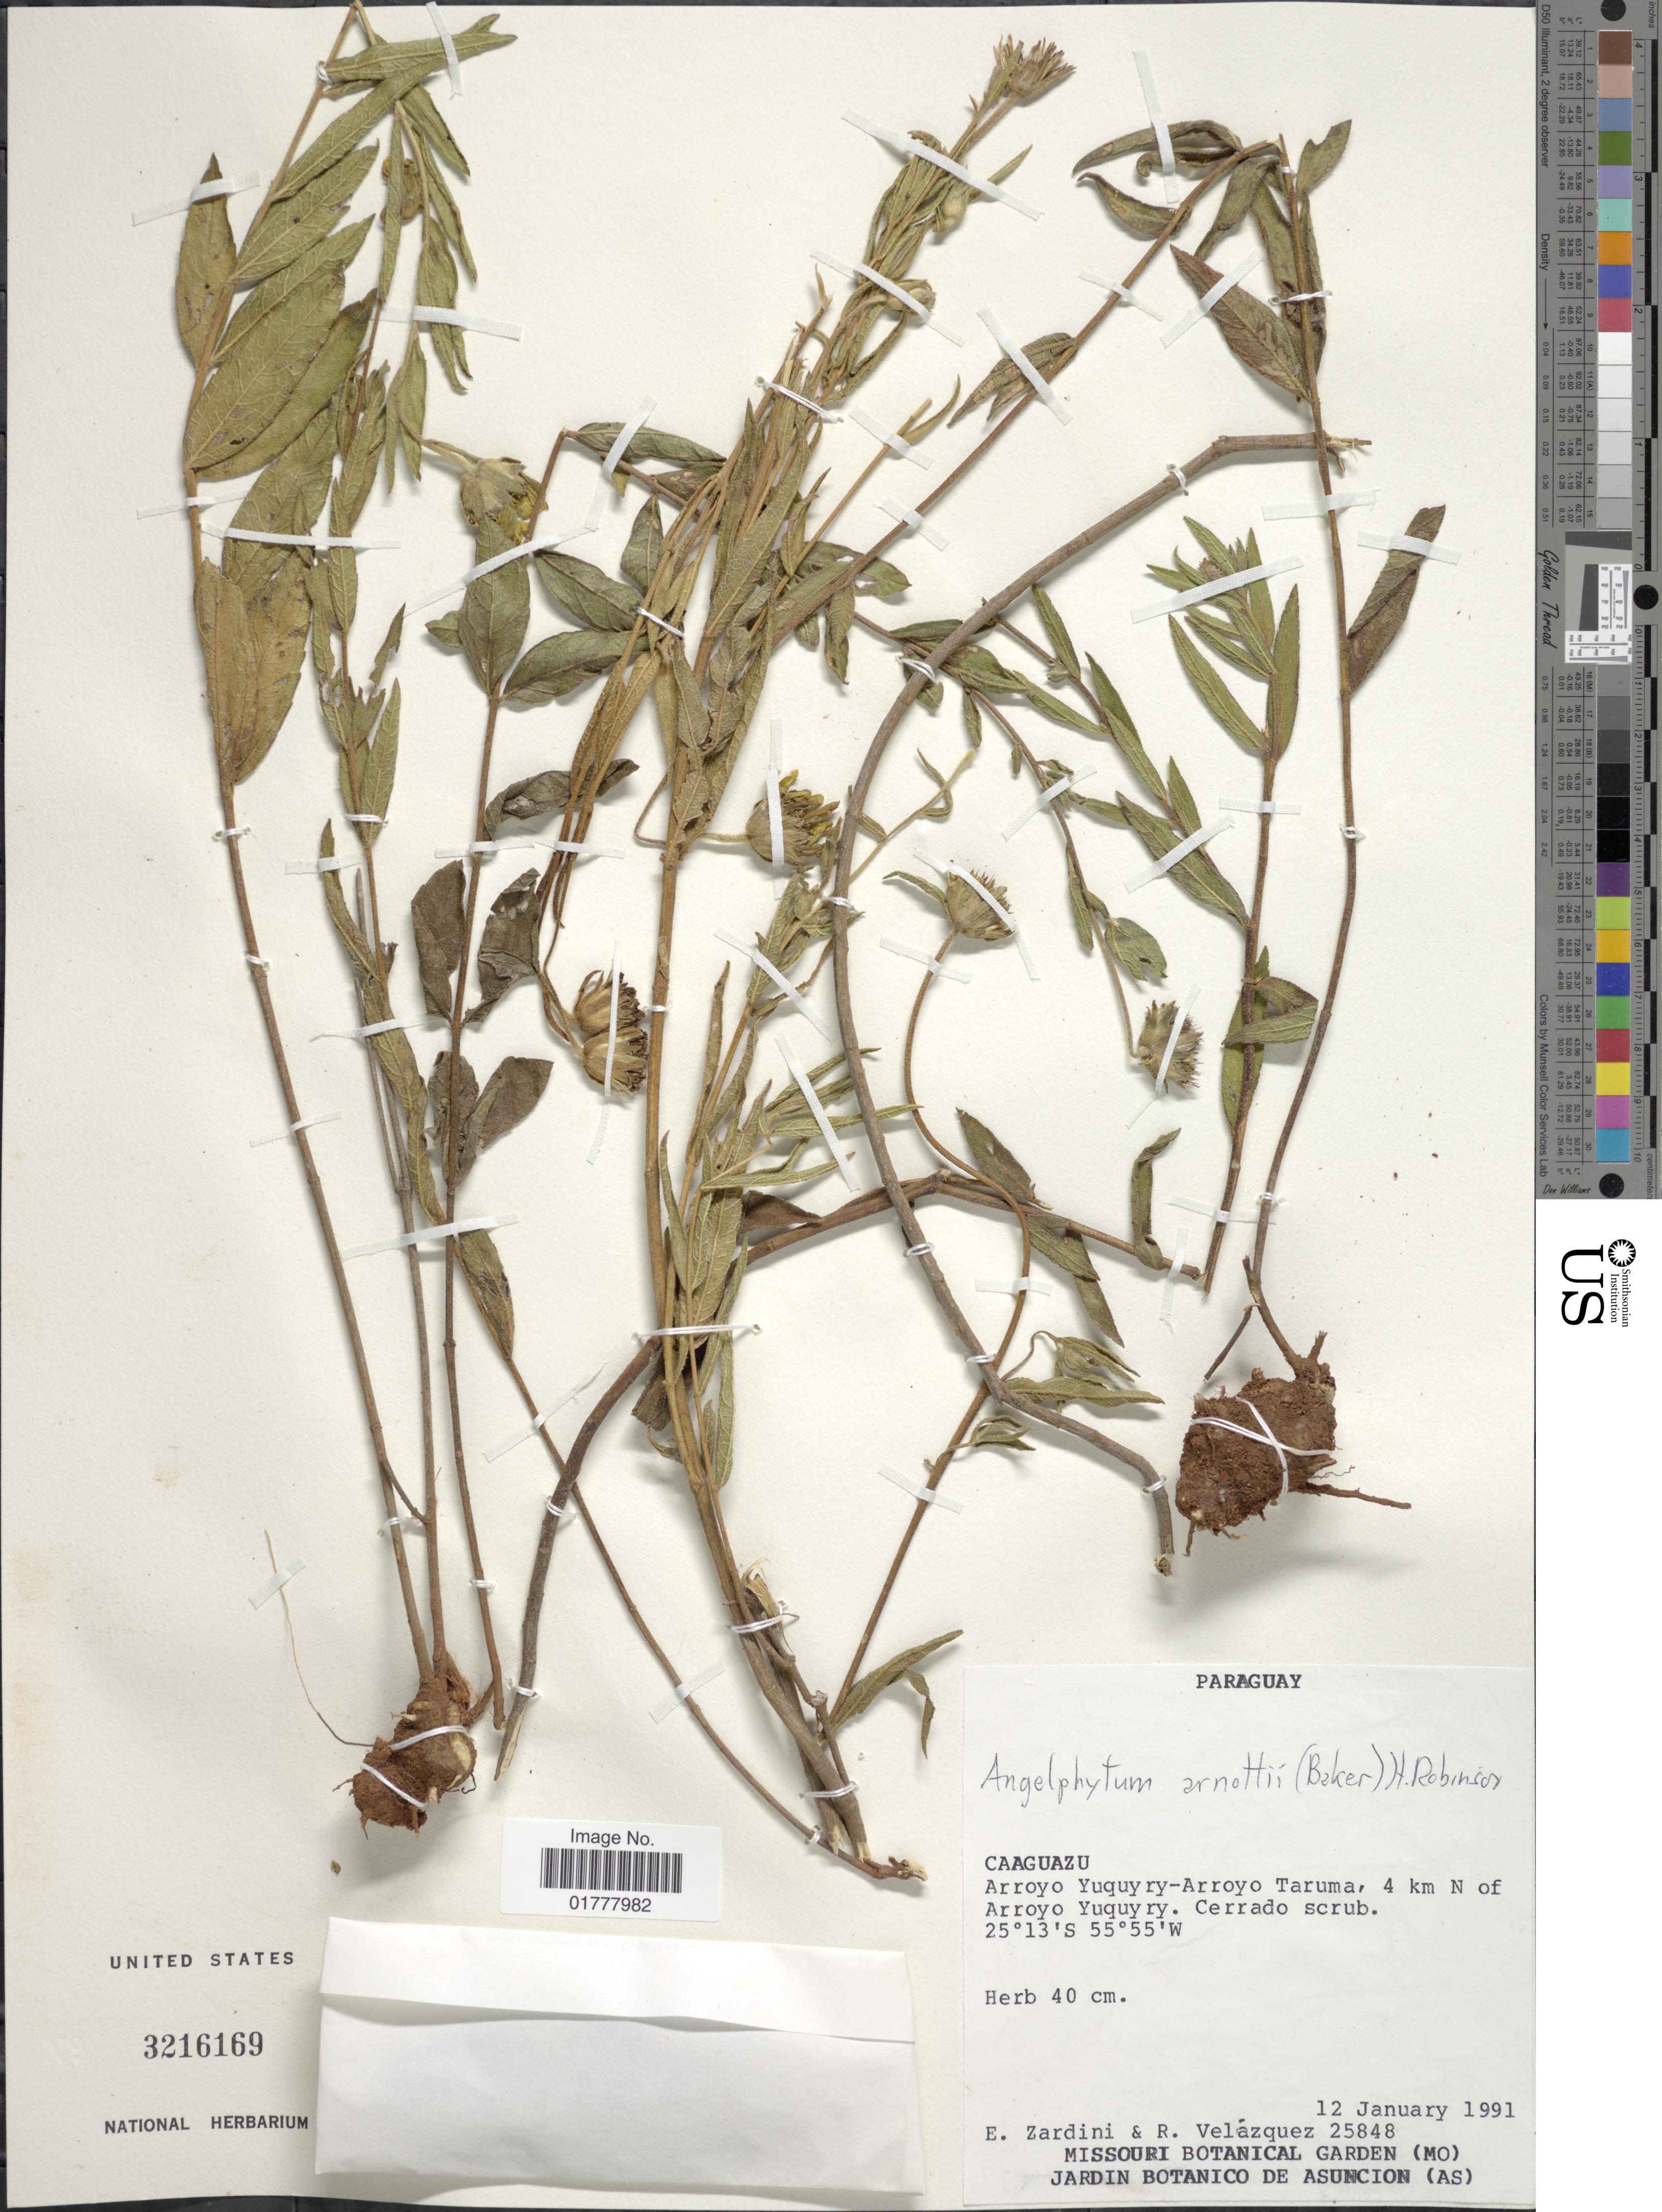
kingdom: Plantae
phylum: Tracheophyta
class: Magnoliopsida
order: Asterales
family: Asteraceae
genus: Angelphytum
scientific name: Angelphytum arnottii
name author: (Baker) H. Rob.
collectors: E. M. Zardini & R. Velázquez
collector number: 25848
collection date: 1991-01-12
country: Paraguay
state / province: Caaguazu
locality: Caaguazu, Arroyo Yuquyry-Arroyo Taruma, 4 km N of Arroyo Yuquyry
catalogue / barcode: US 3216169